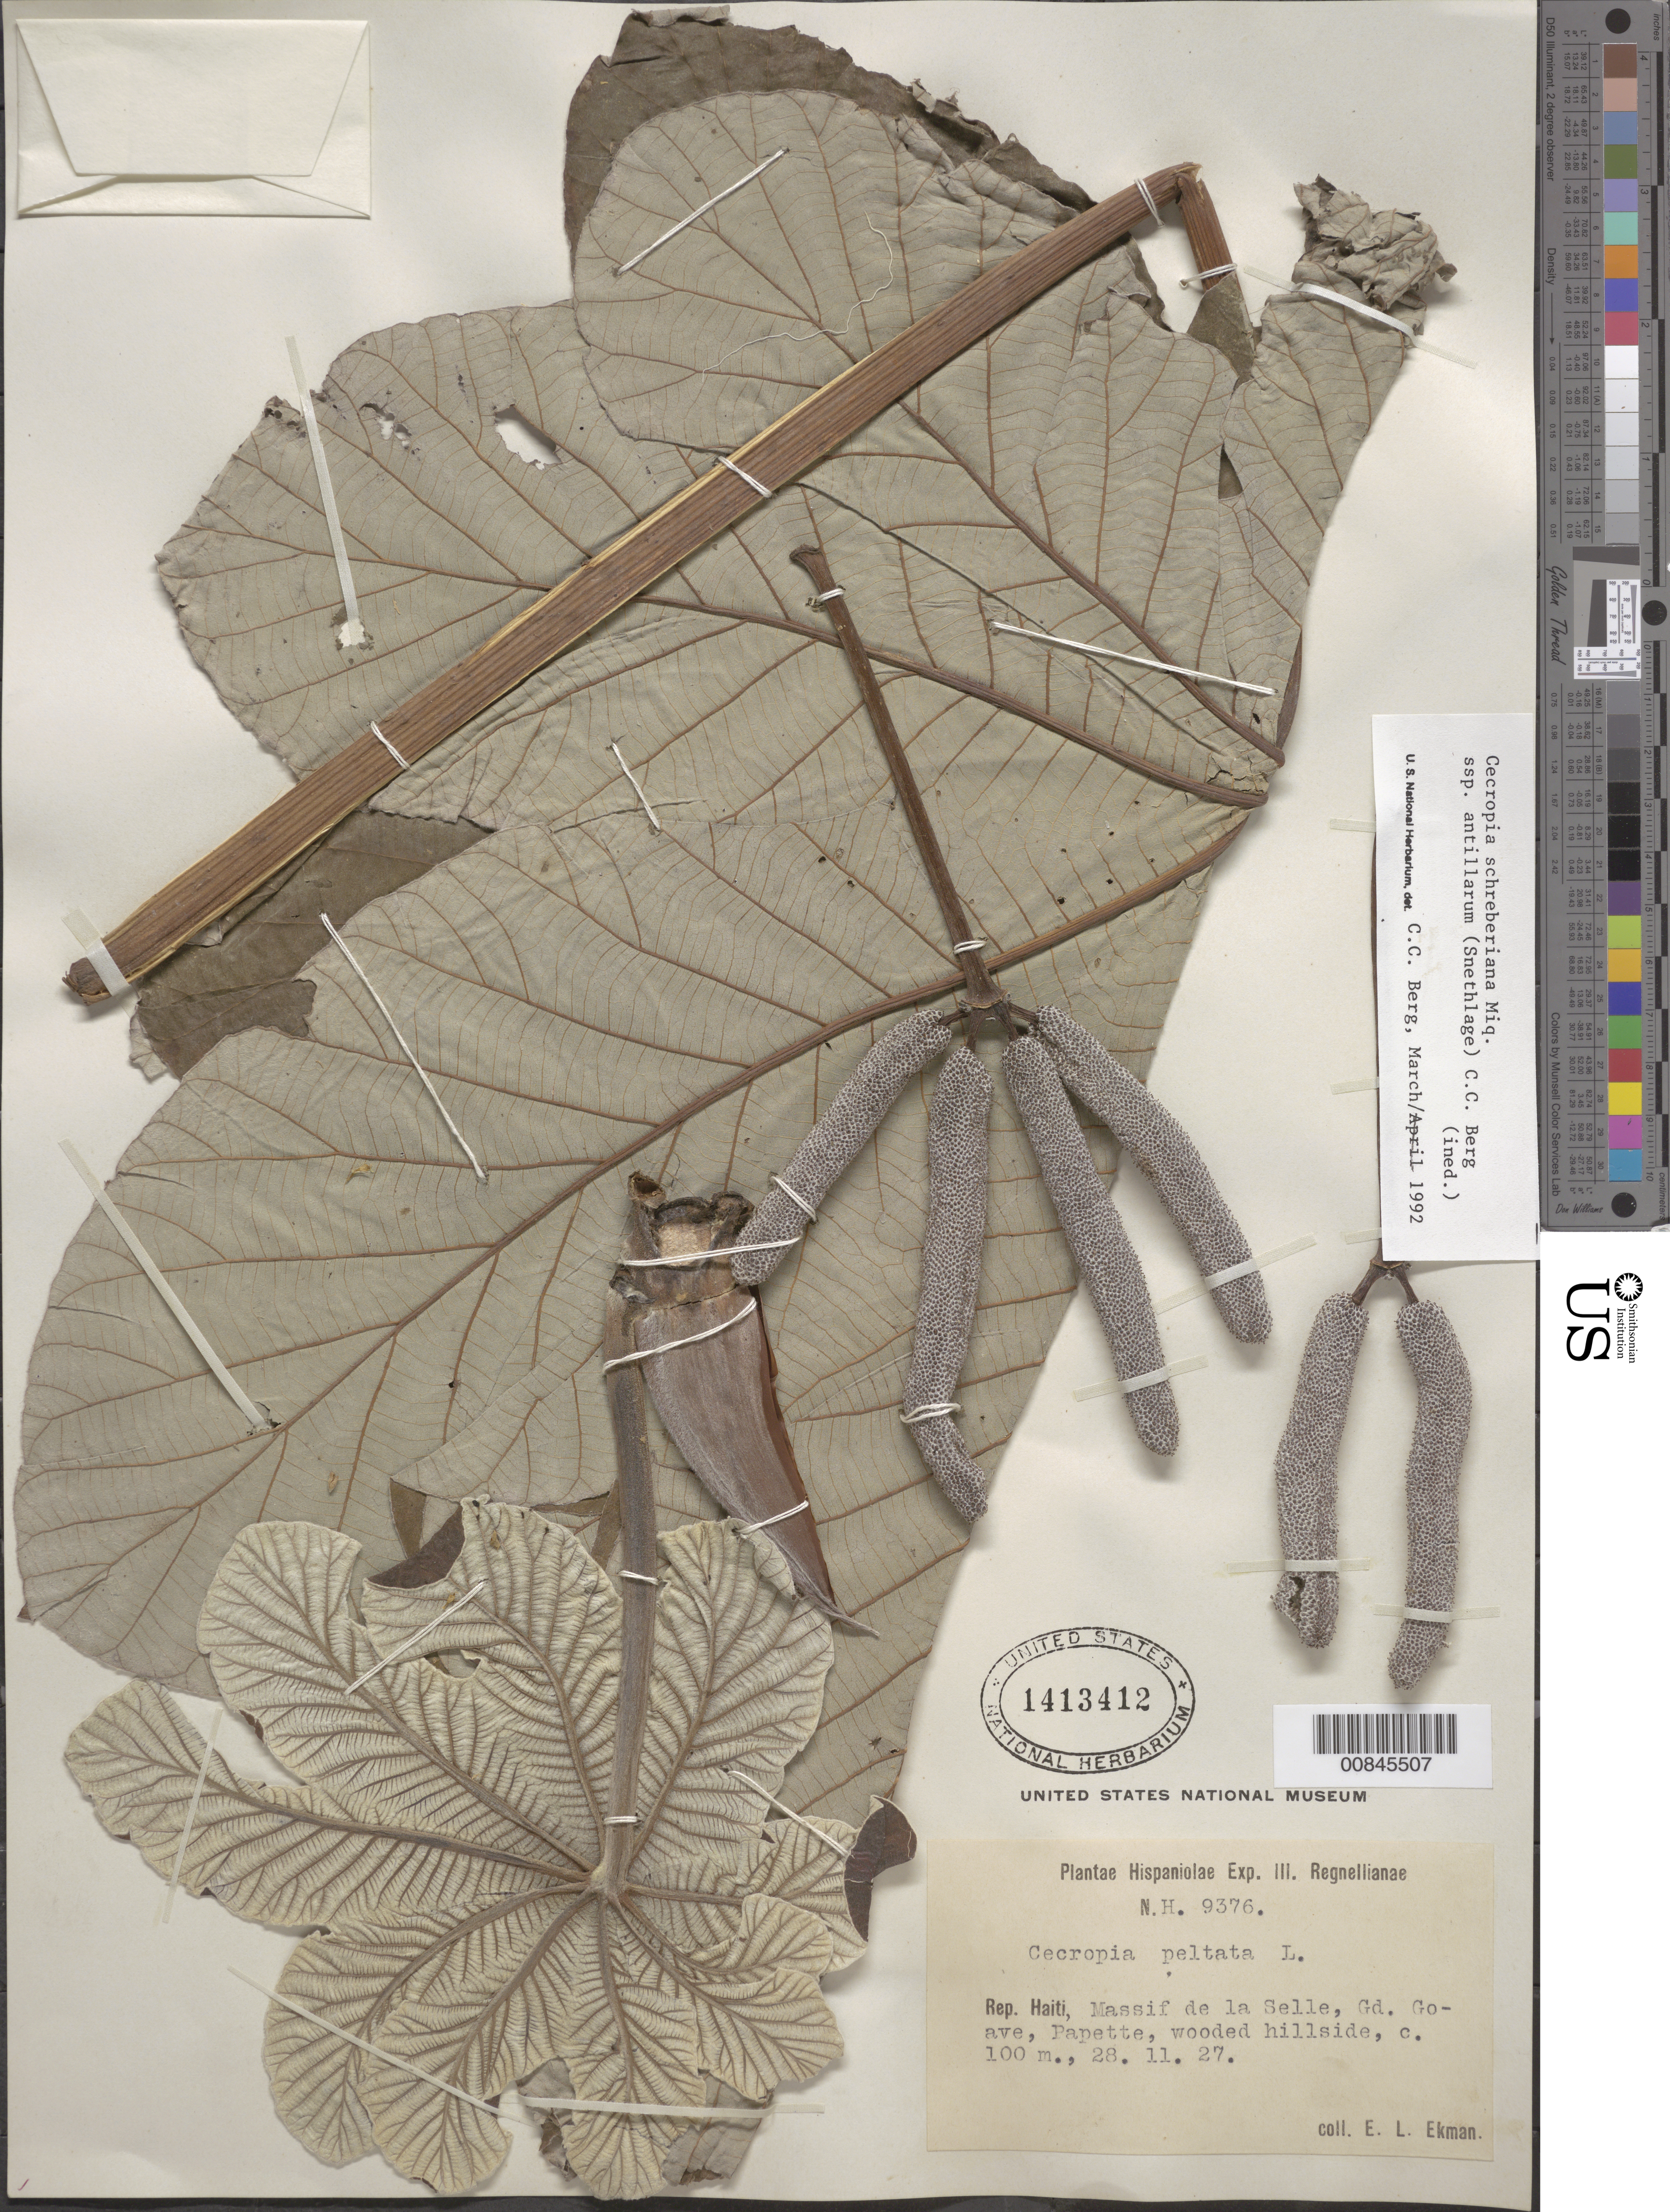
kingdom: Plantae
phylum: Tracheophyta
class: Magnoliopsida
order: Rosales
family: Urticaceae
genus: Cecropia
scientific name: Cecropia schreberiana subsp. antillarum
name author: (Snethl.) C.C. Berg & P. Franco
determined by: Berg, C. C.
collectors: E. L. Ekman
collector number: H 9376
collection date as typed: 28 Nov 1927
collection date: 1927-11-28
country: Haiti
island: Hispaniola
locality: Massif de la Selle, Gd. Goave, Papette.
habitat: Wooded hillside.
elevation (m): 100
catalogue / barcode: US 1413412